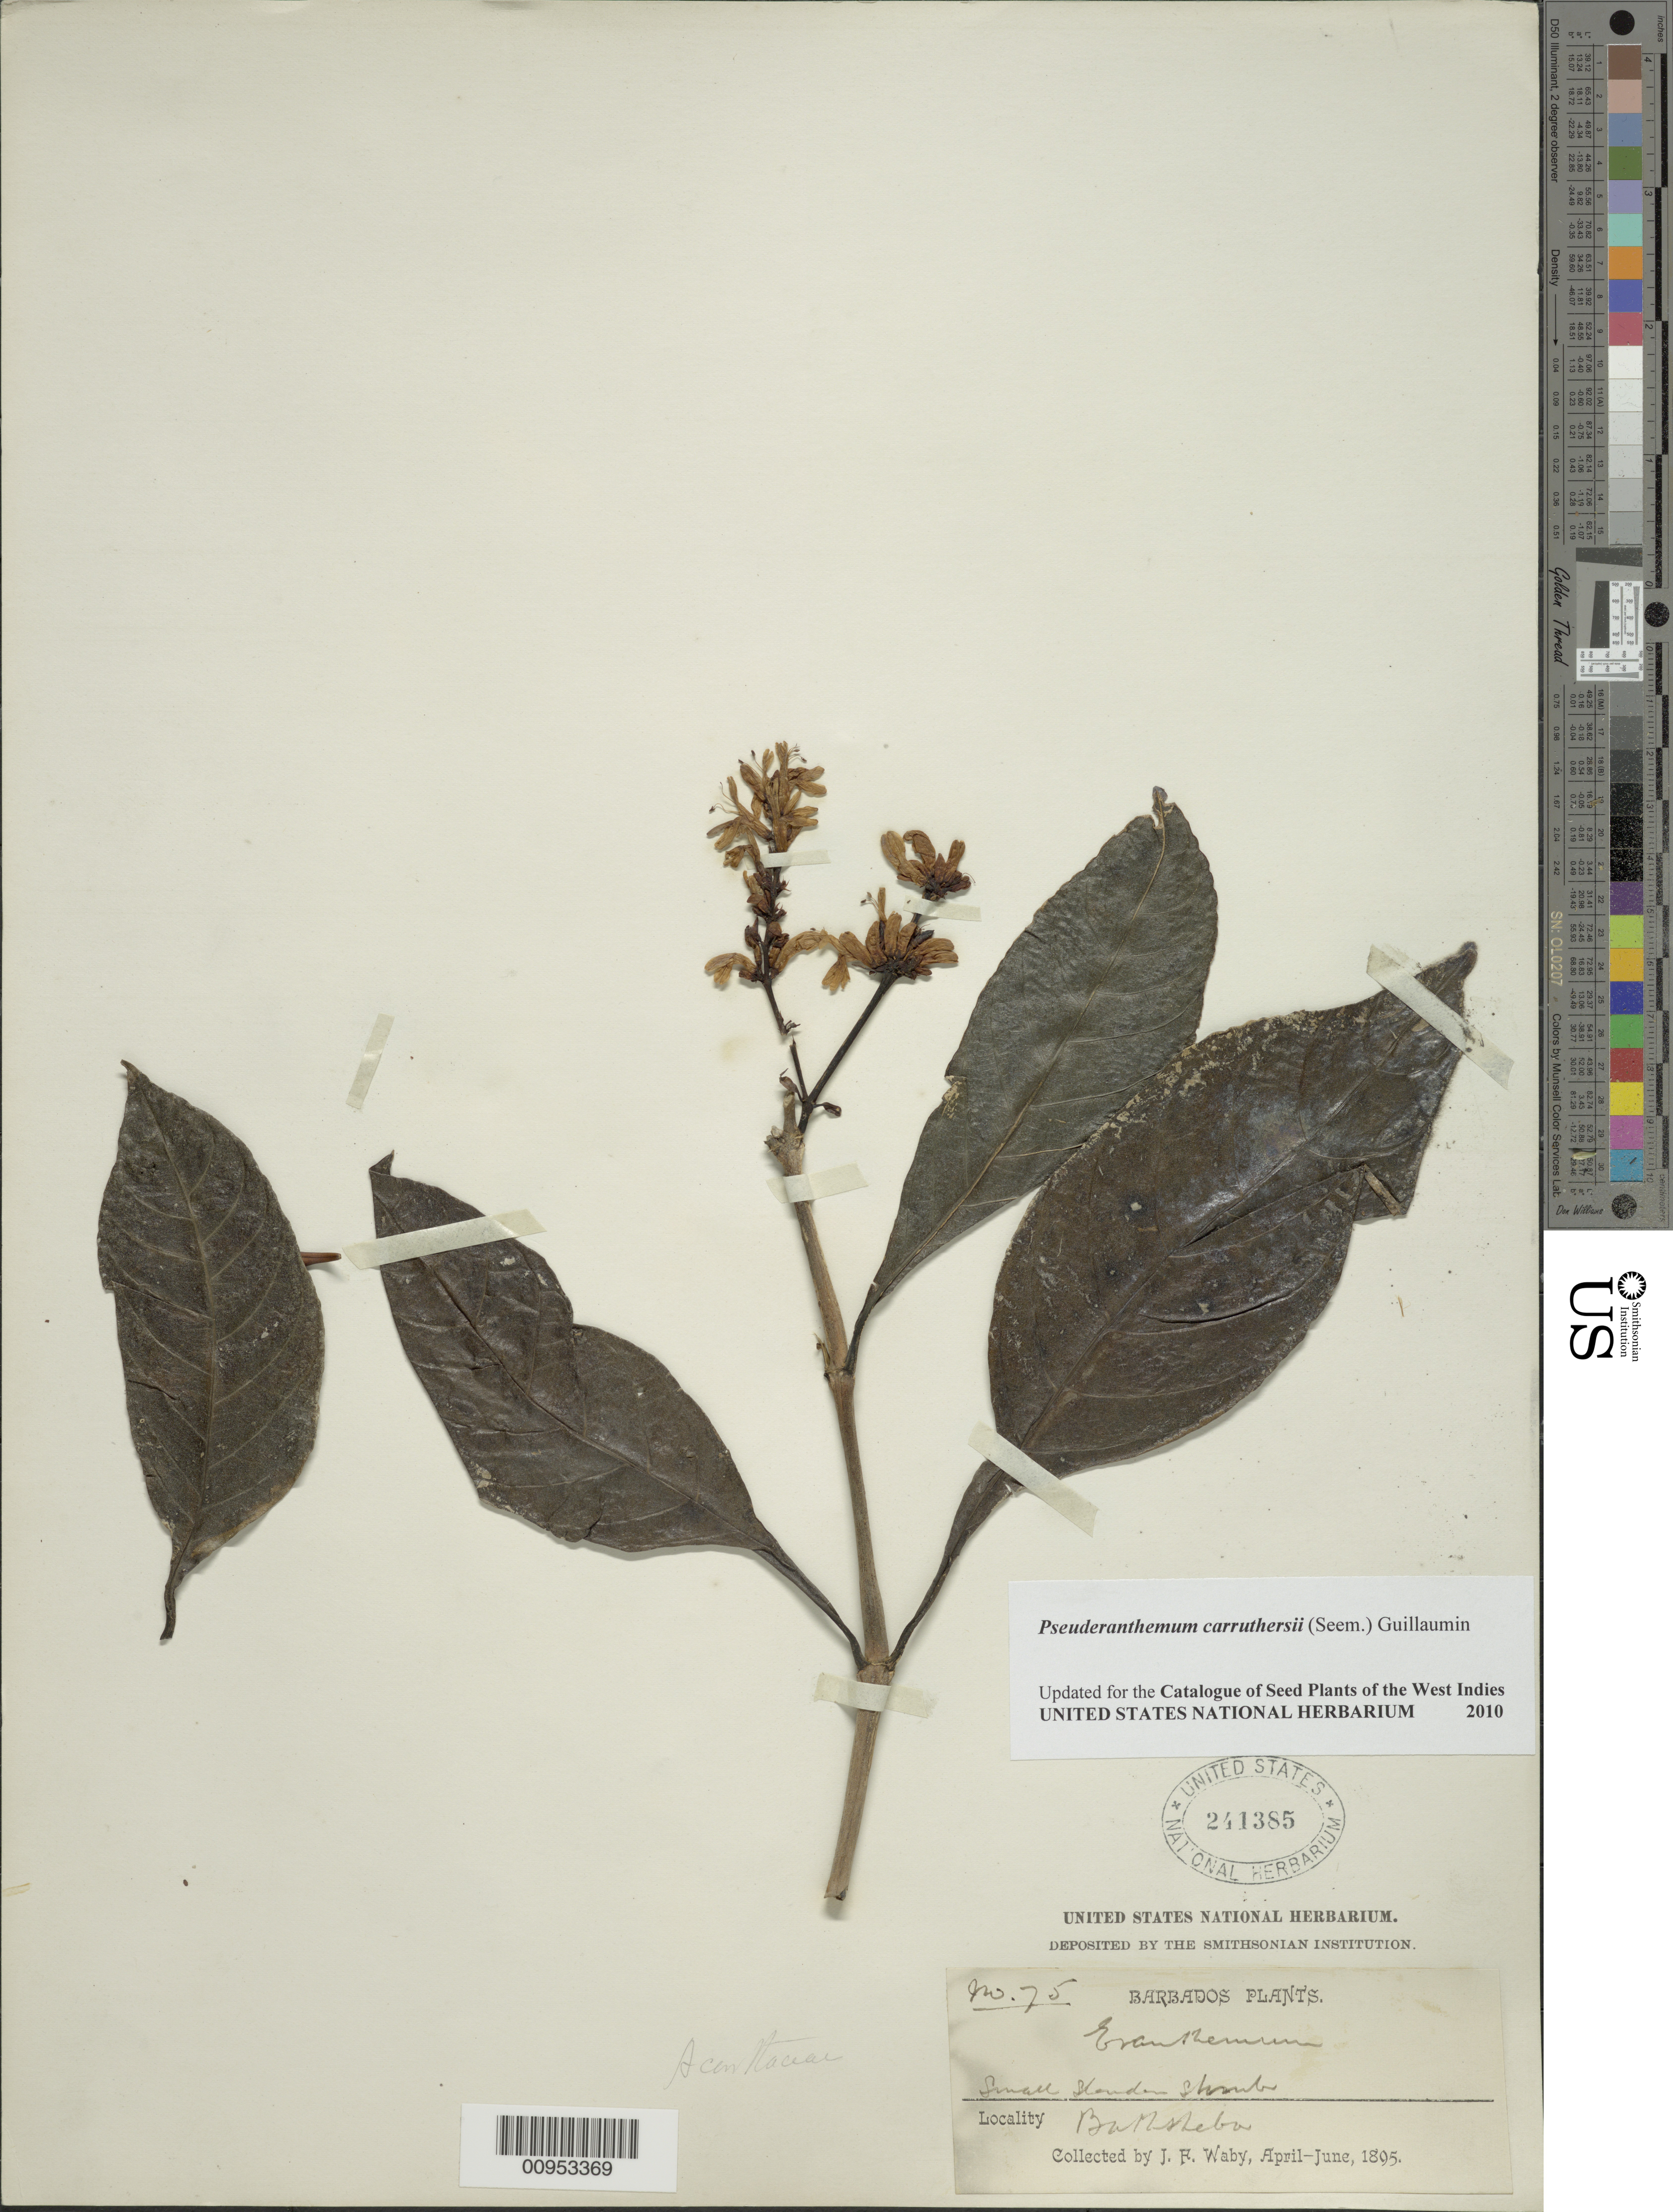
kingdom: Plantae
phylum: Tracheophyta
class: Magnoliopsida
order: Lamiales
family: Acanthaceae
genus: Pseuderanthemum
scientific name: Pseuderanthemum carruthersii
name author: (Seem.) Guillaumin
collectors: J. Waby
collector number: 75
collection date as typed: Apr 1895 to -- Jun 1895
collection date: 1895-04/1895-06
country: Barbados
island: Barbados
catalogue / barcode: US 241385